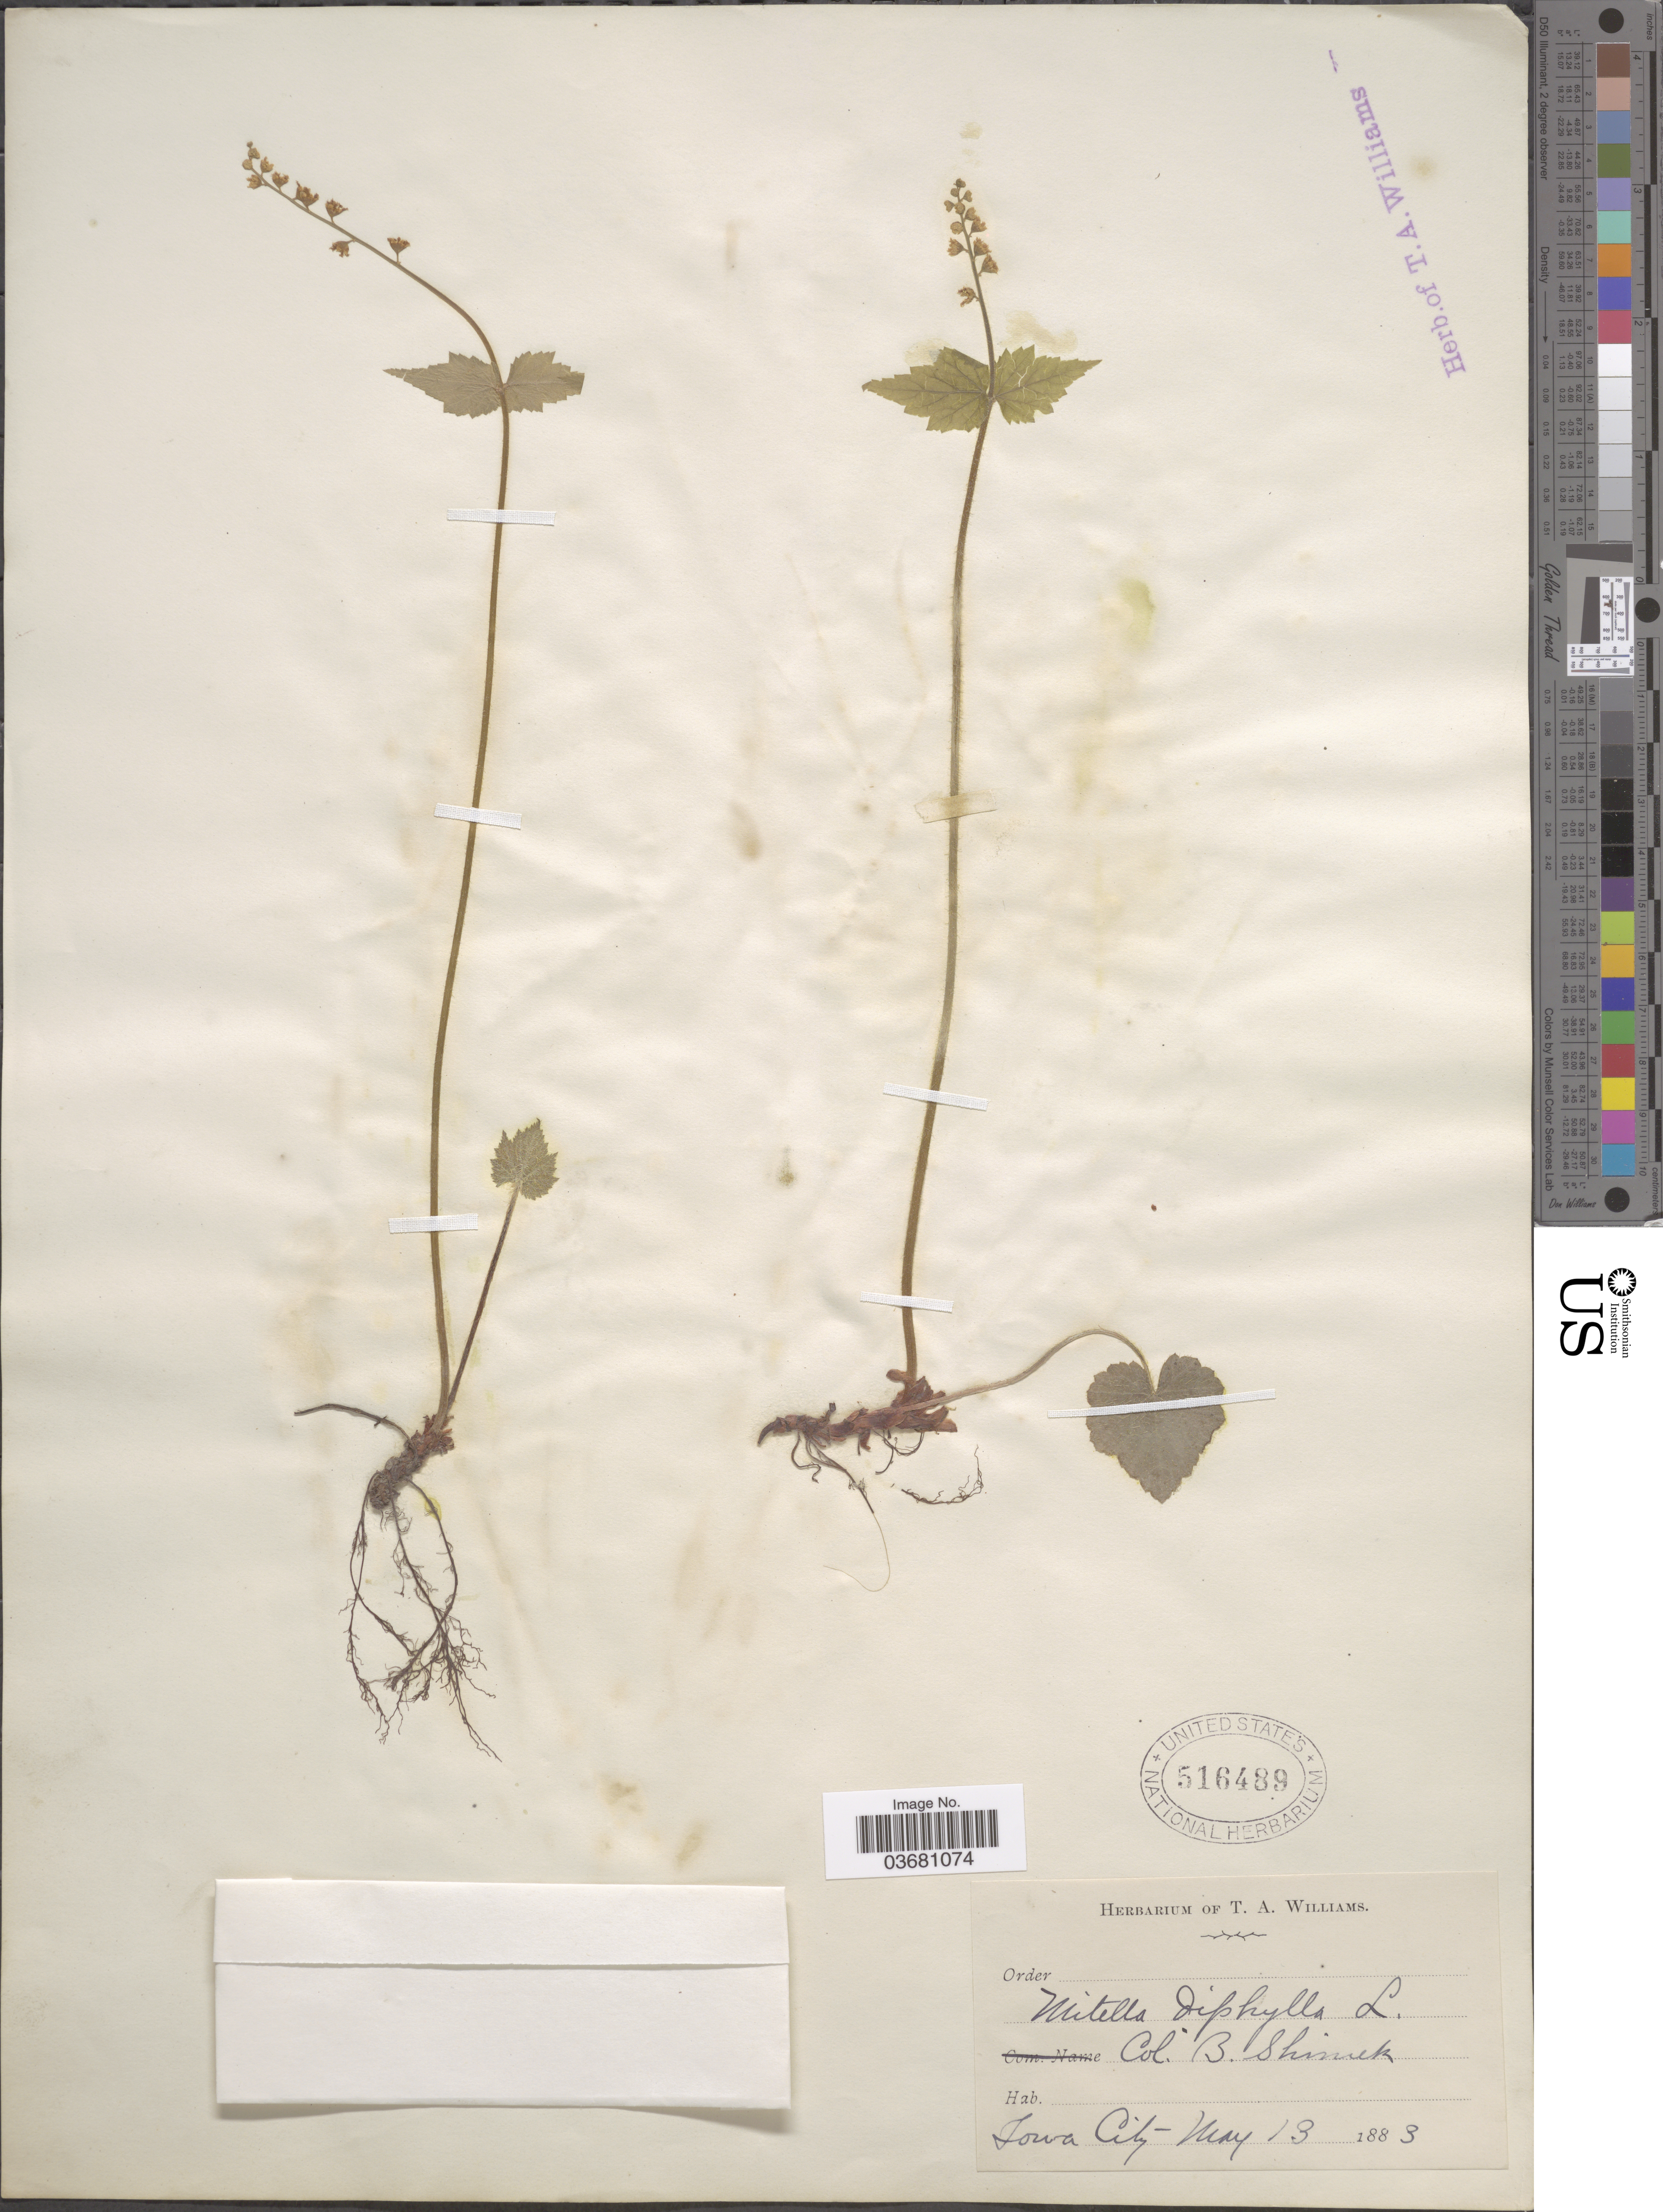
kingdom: Plantae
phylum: Tracheophyta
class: Magnoliopsida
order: Saxifragales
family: Saxifragaceae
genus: Mitella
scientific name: Mitella diphylla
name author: L.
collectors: B. Shimek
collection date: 1883-05-13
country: United States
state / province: Iowa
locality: Iowa City.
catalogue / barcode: US 516489